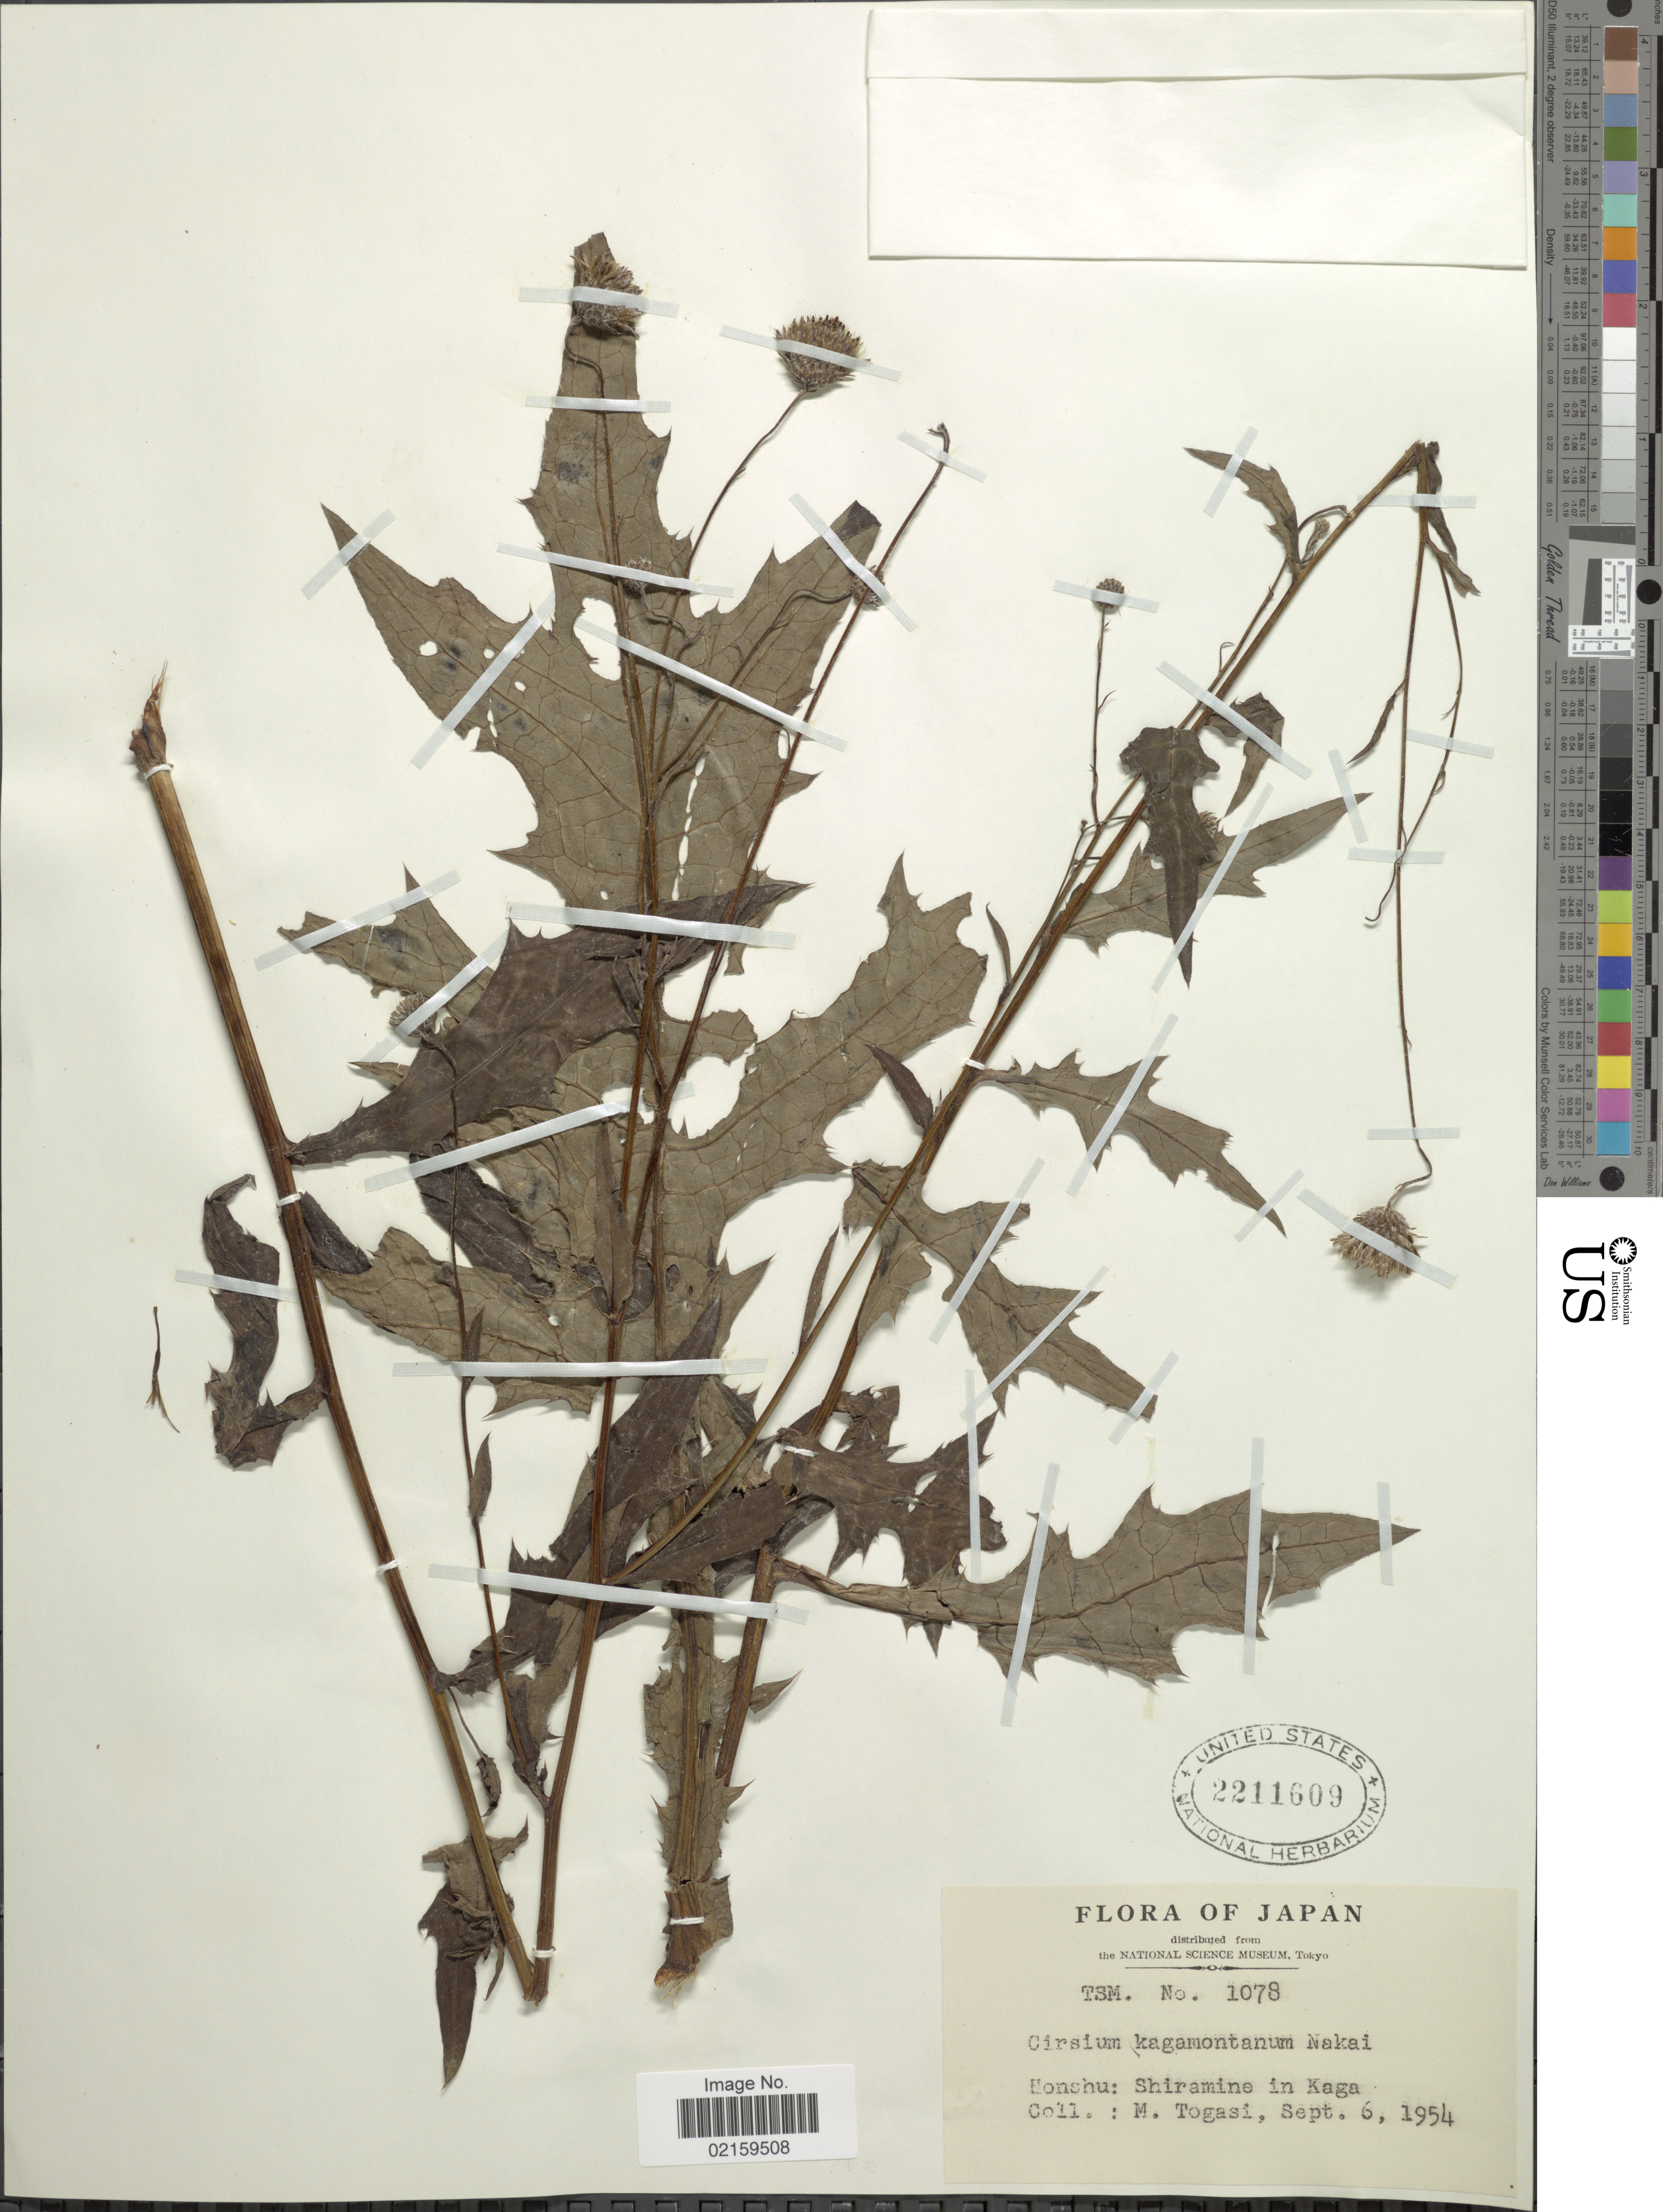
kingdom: Plantae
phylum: Tracheophyta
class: Magnoliopsida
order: Asterales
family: Asteraceae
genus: Cirsium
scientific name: Cirsium kagamontanum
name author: Nakai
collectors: M. Togasi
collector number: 1078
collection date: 1954-09-06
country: Japan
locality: Honshu: Shiramine in Kaga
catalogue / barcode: US 2211609